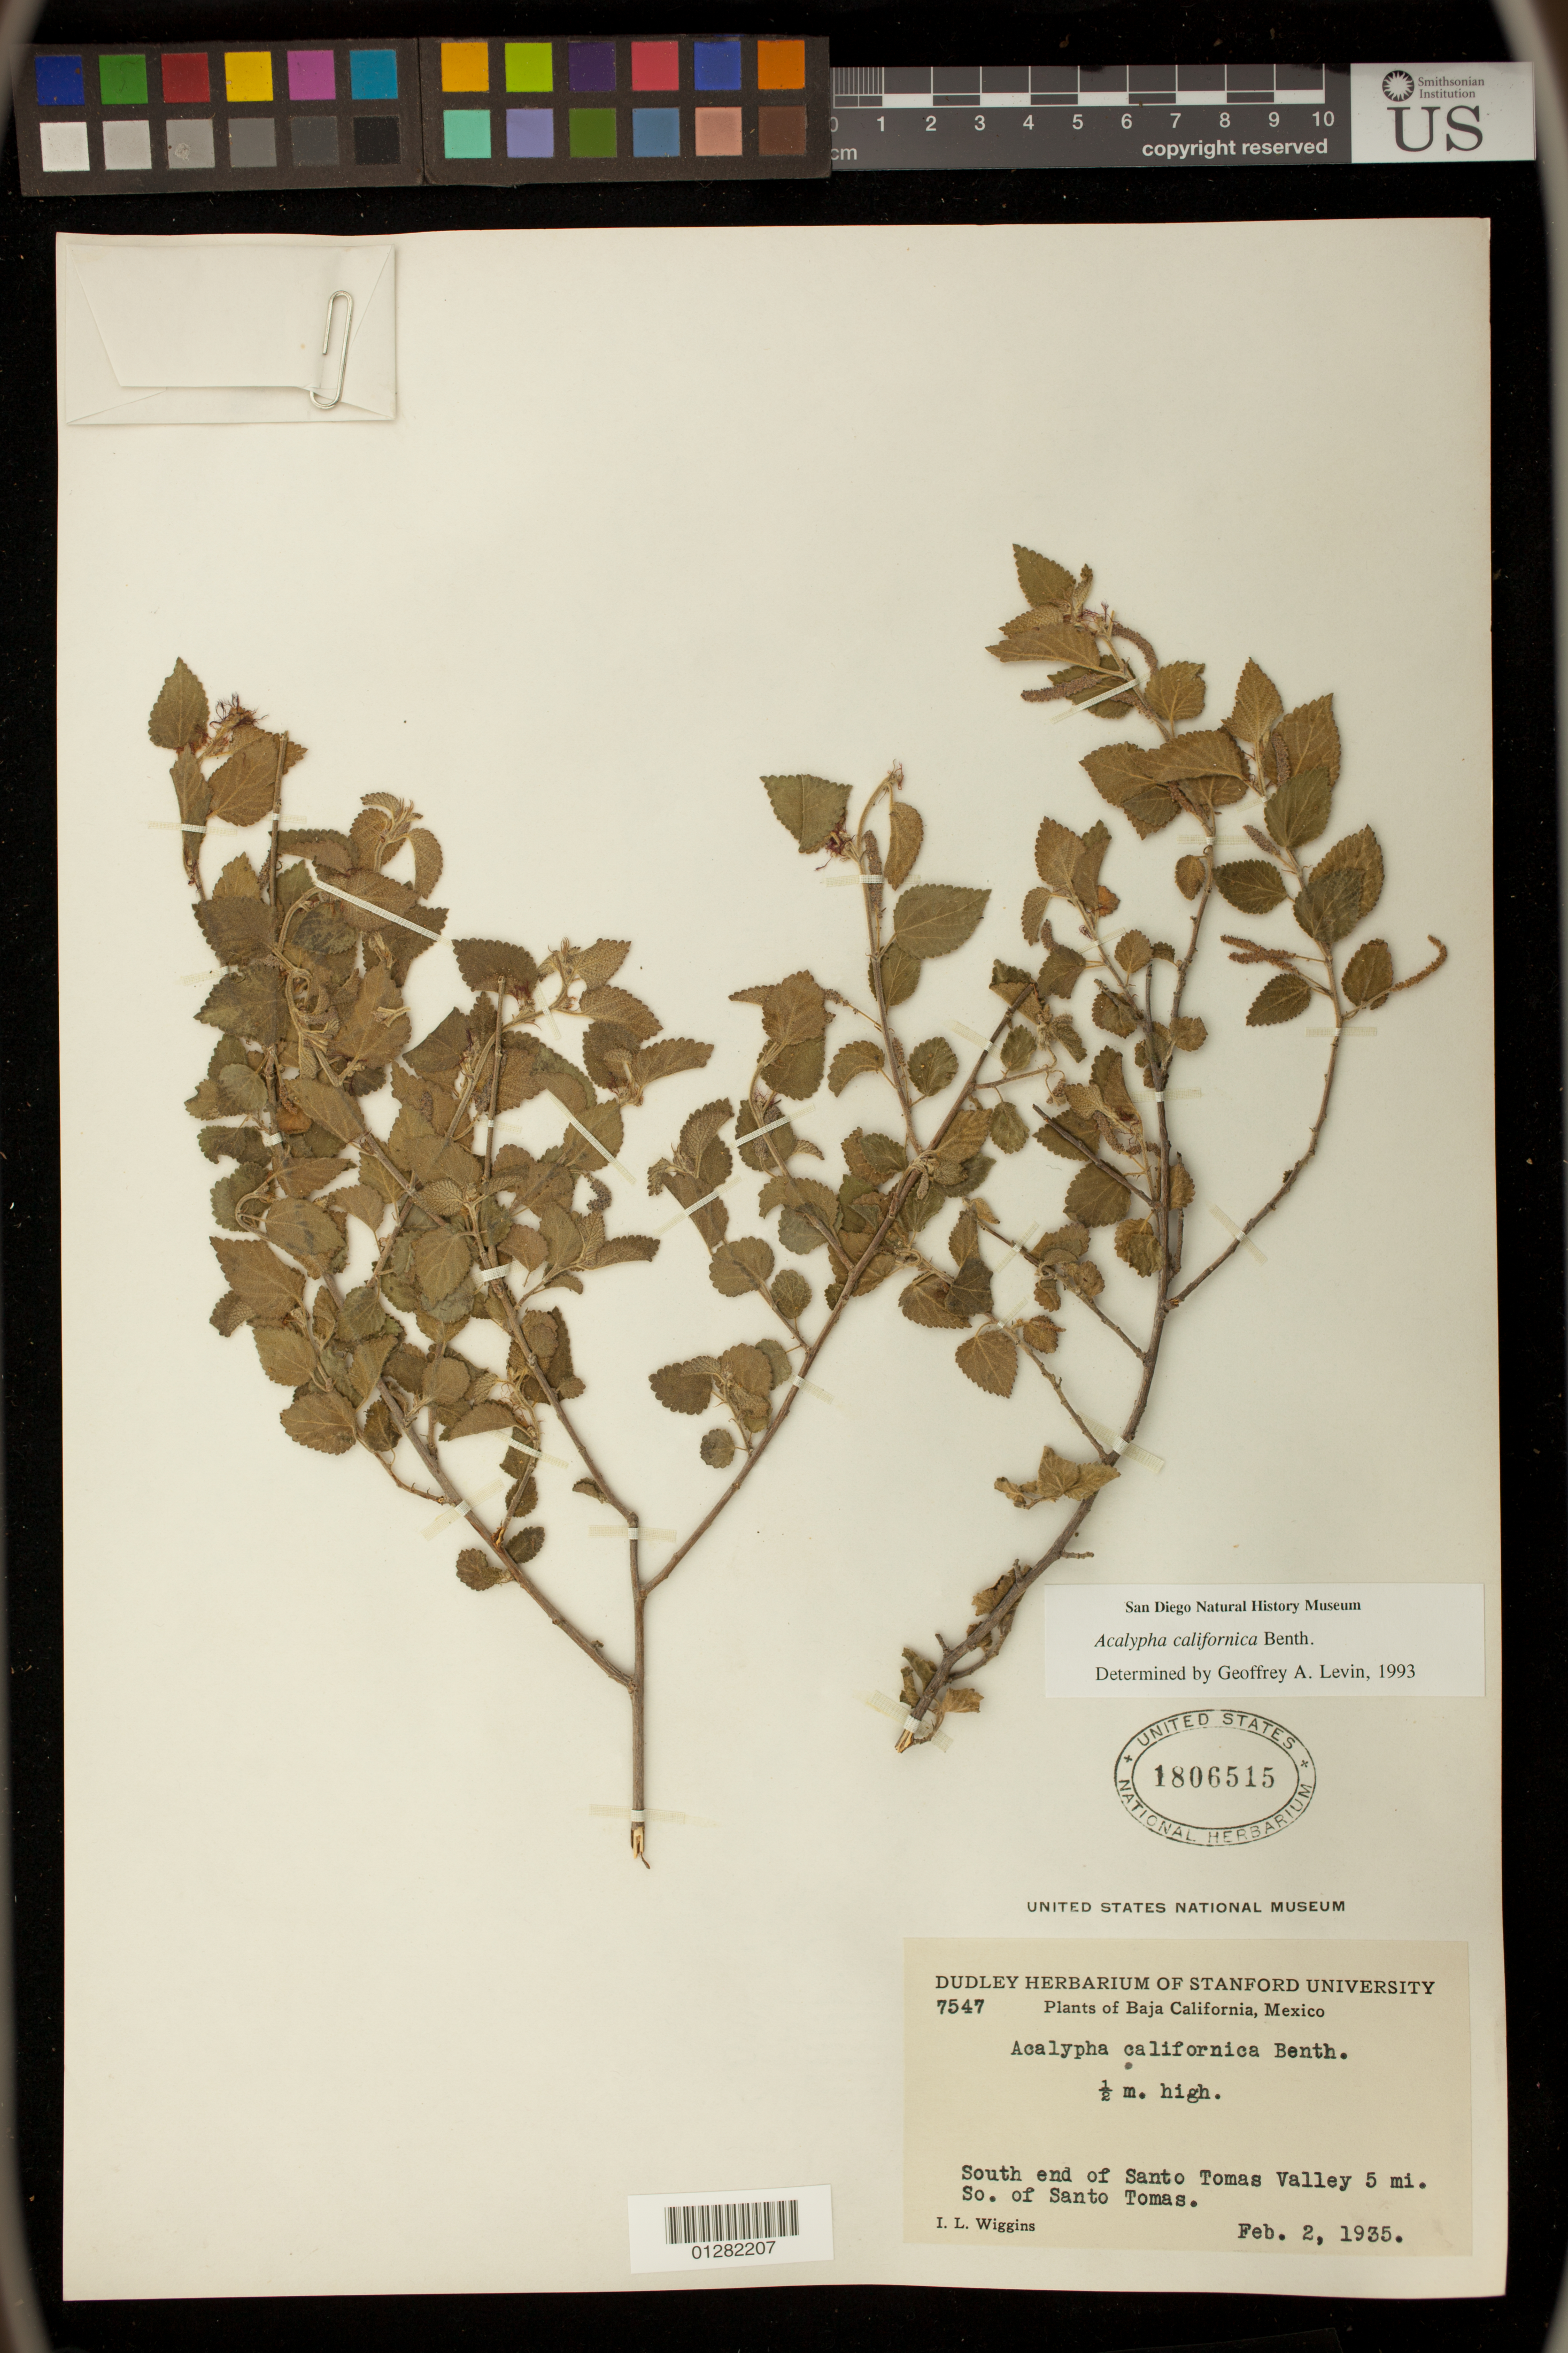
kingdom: Plantae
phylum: Tracheophyta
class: Magnoliopsida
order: Malpighiales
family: Euphorbiaceae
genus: Acalypha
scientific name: Acalypha californica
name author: Benth.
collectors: I. L. Wiggins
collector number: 7547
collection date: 1935-02-02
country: Mexico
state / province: Baja California Norte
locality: South end of Santo Tomas VAlley 5 miles south to Santo Tomas.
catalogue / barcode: US 1806515